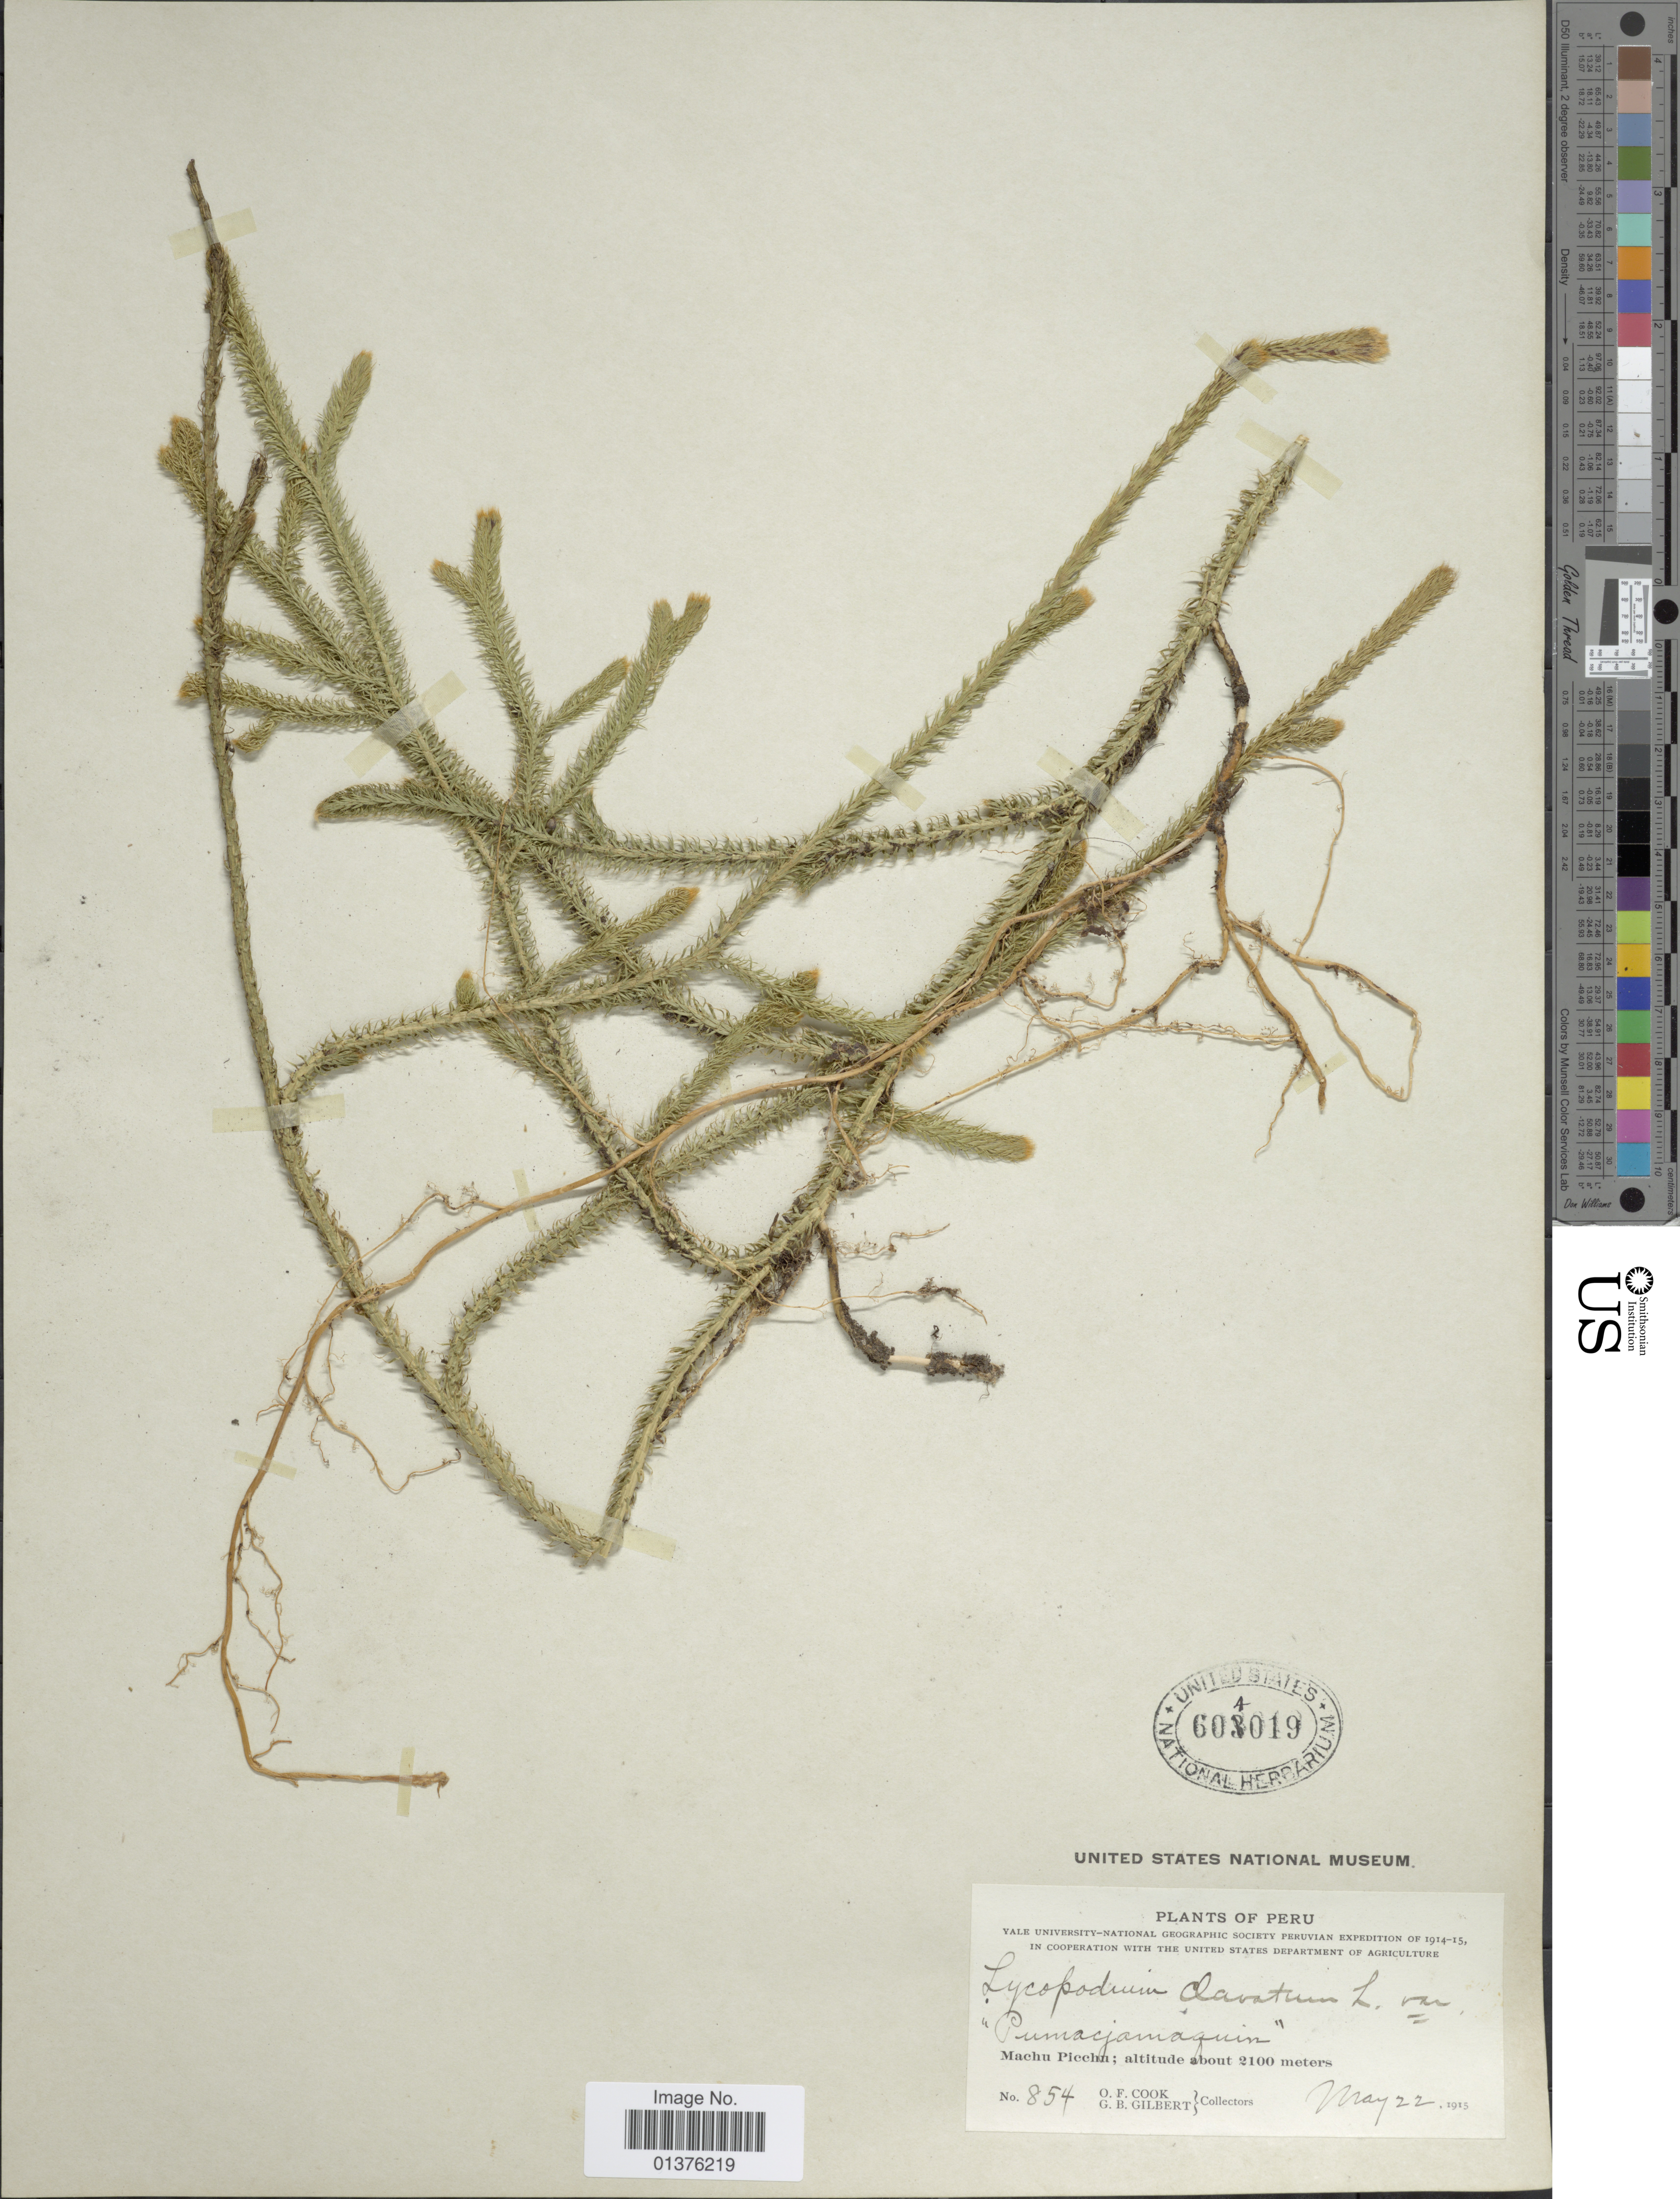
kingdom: Plantae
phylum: Tracheophyta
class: Lycopodiopsida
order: Lycopodiales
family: Lycopodiaceae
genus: Lycopodium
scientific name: Lycopodium clavatum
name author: L.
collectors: O. F. Cook & G. B. Gilbert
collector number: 854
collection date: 1915-05-22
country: Peru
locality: Machu Picchu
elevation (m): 2100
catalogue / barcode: US 604019